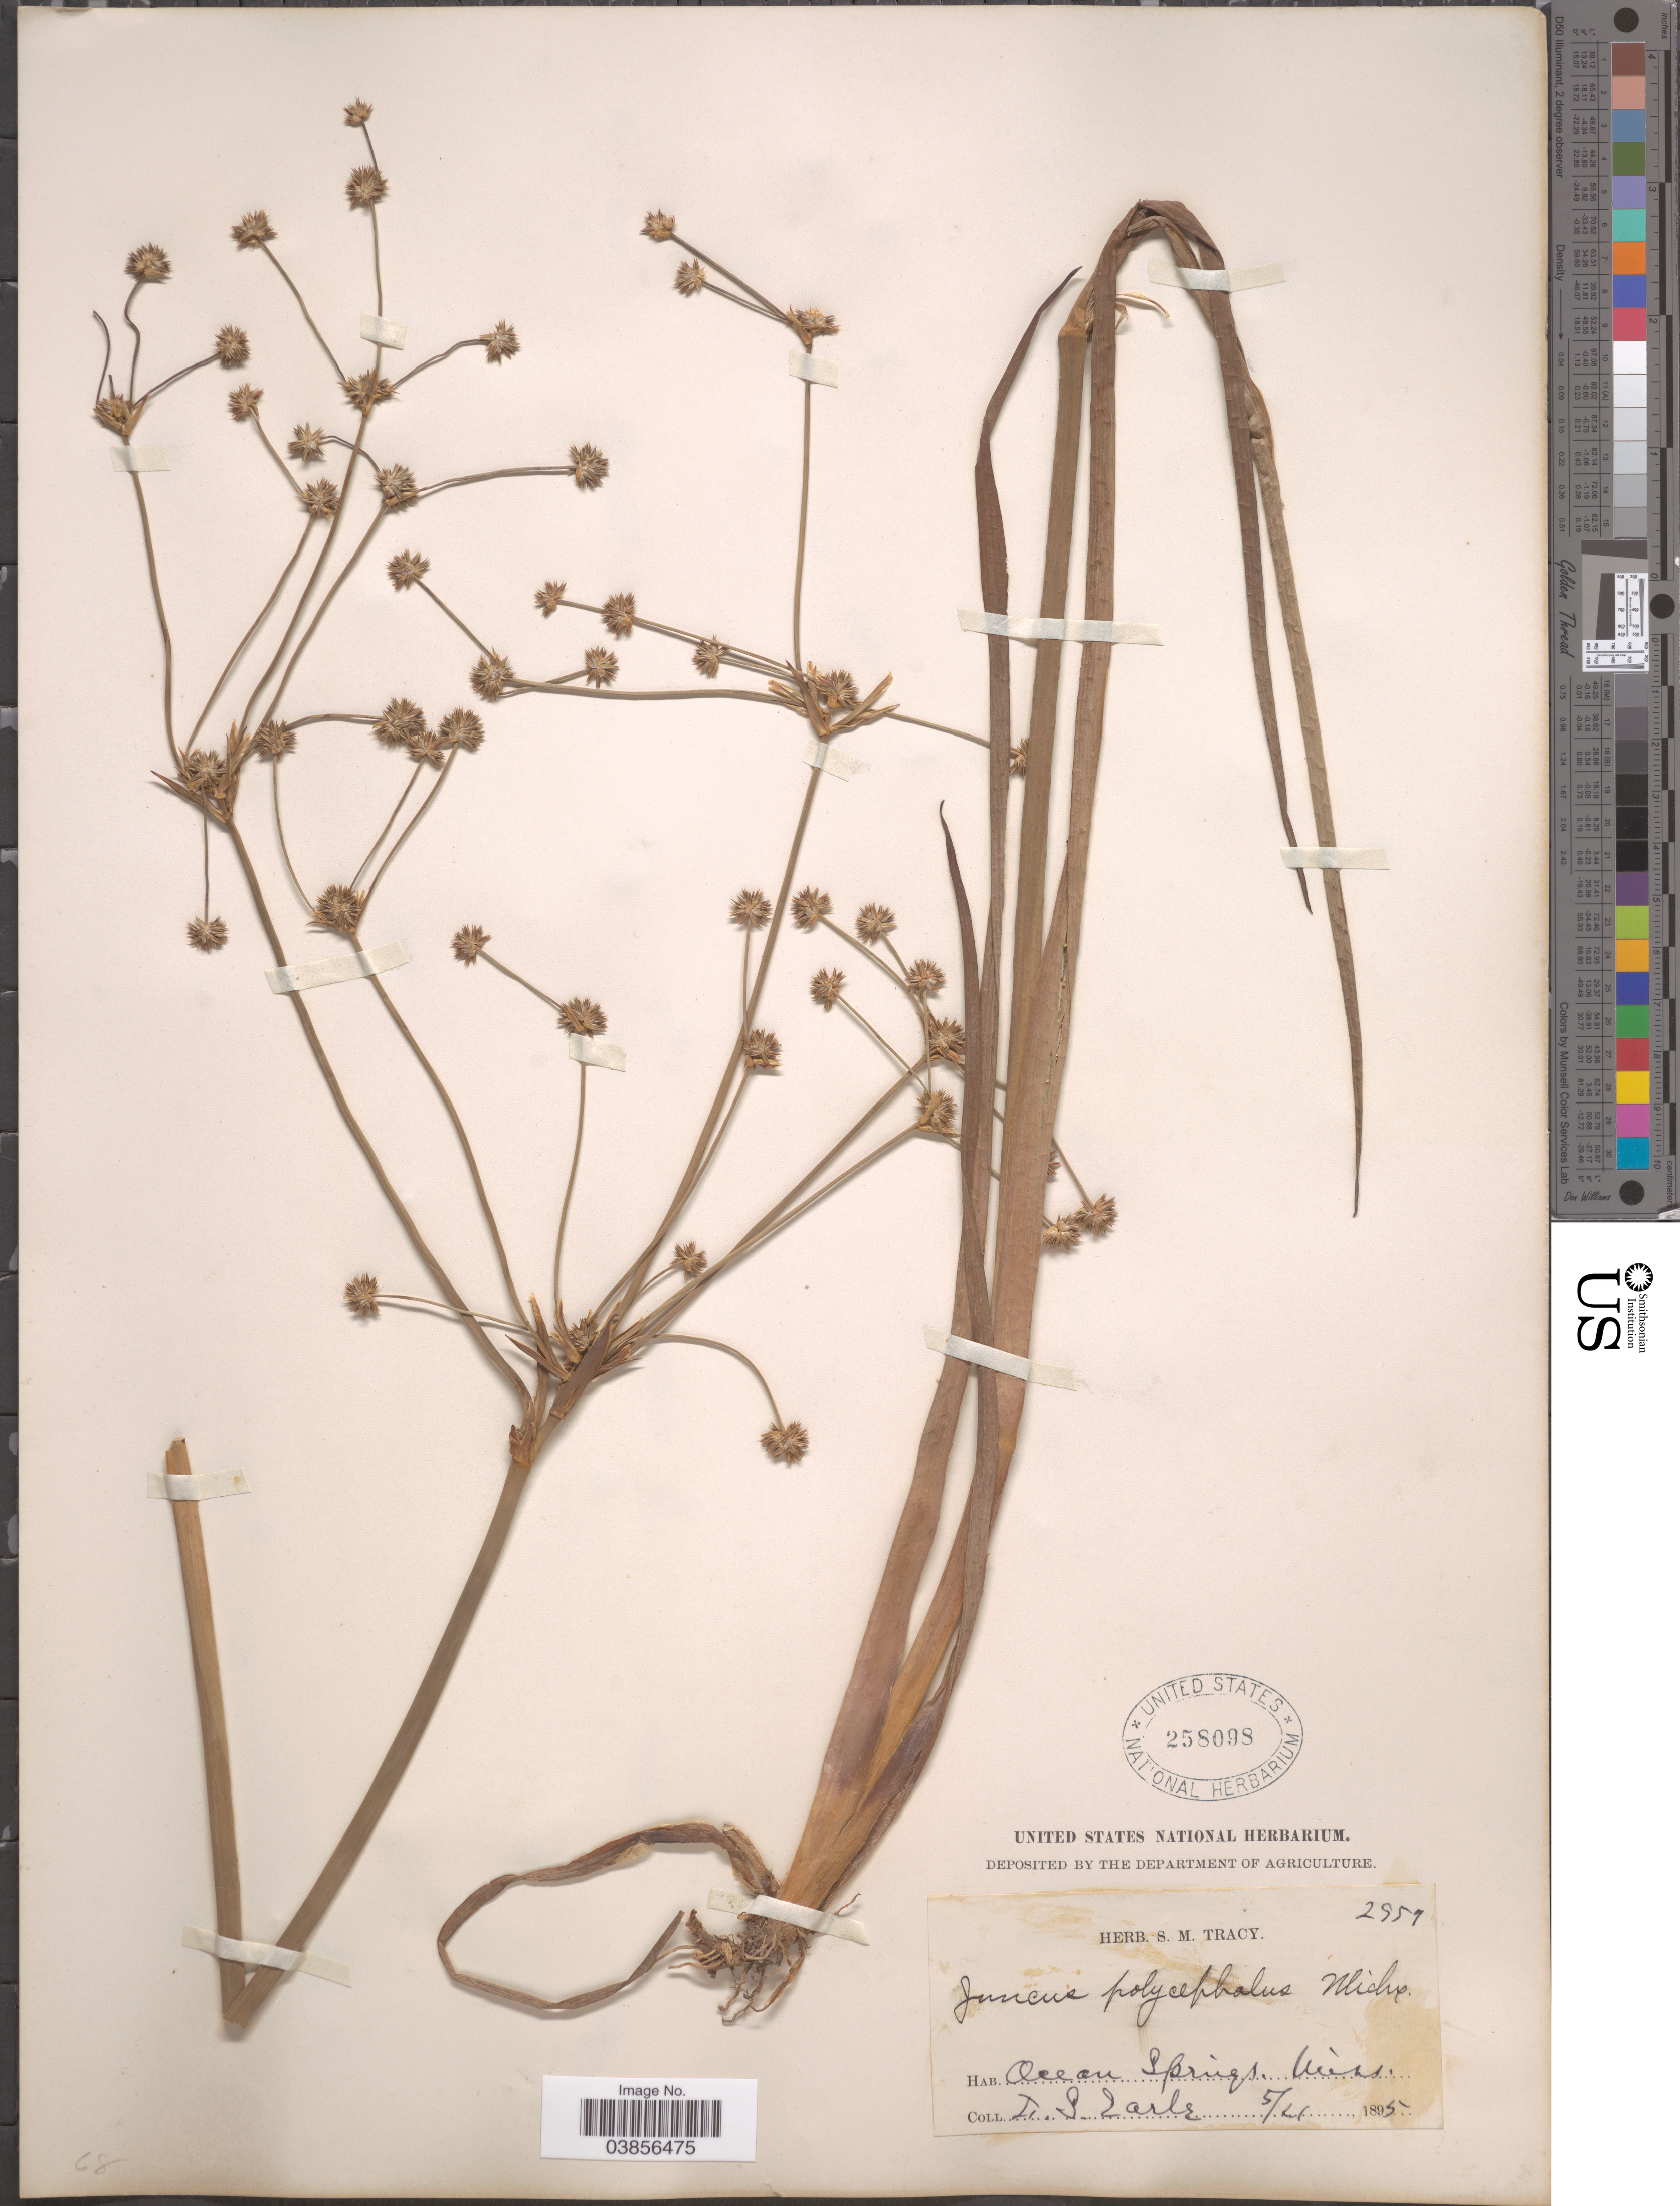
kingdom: Plantae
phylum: Tracheophyta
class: Liliopsida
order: Poales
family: Juncaceae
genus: Juncus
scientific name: Juncus polycephalus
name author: Michx.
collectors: F. S. Earle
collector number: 2957*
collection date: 1895-05-21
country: United States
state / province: Mississippi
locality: Ocean Springs.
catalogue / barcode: US 258098